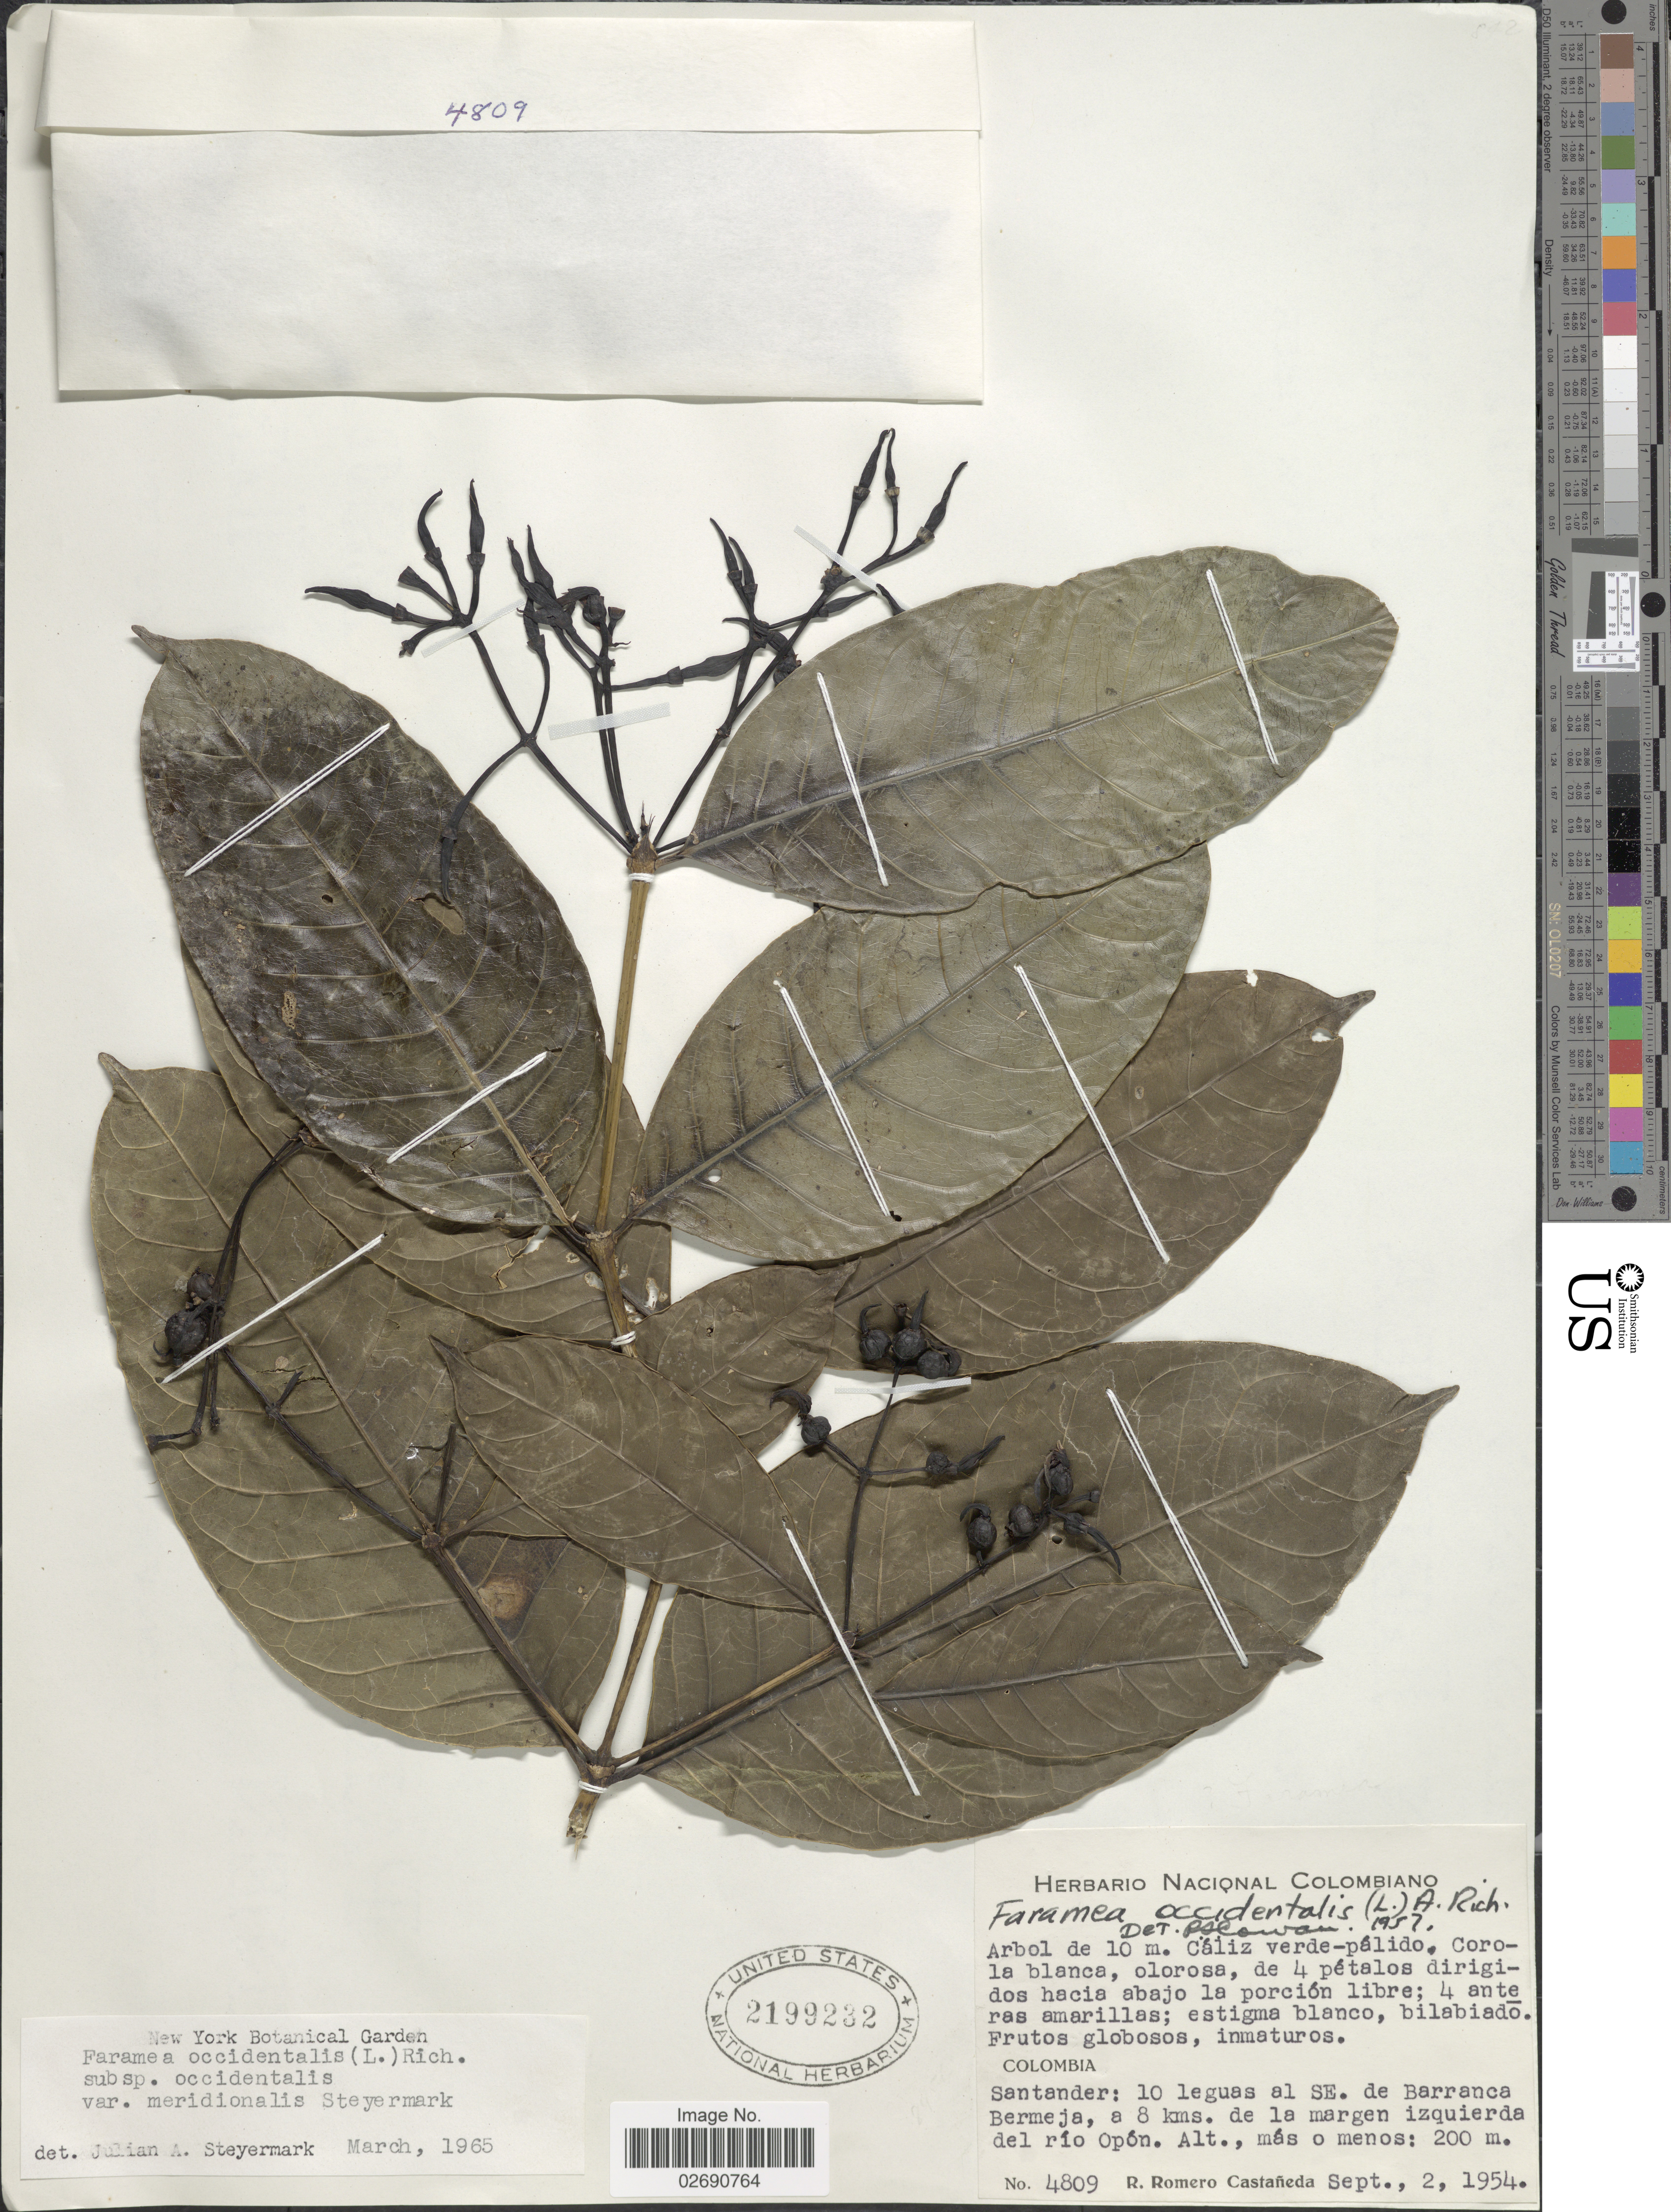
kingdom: Plantae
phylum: Tracheophyta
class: Magnoliopsida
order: Gentianales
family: Rubiaceae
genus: Faramea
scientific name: Faramea occidentalis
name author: (L.) A. Rich.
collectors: R. Romero Castañeda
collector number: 4809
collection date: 1954-09-02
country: Colombia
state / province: Santander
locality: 10 leguas al SE de Barranca Bermej, a 8 kms de la margen izquierda del río Opón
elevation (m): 200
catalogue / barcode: US 2199232